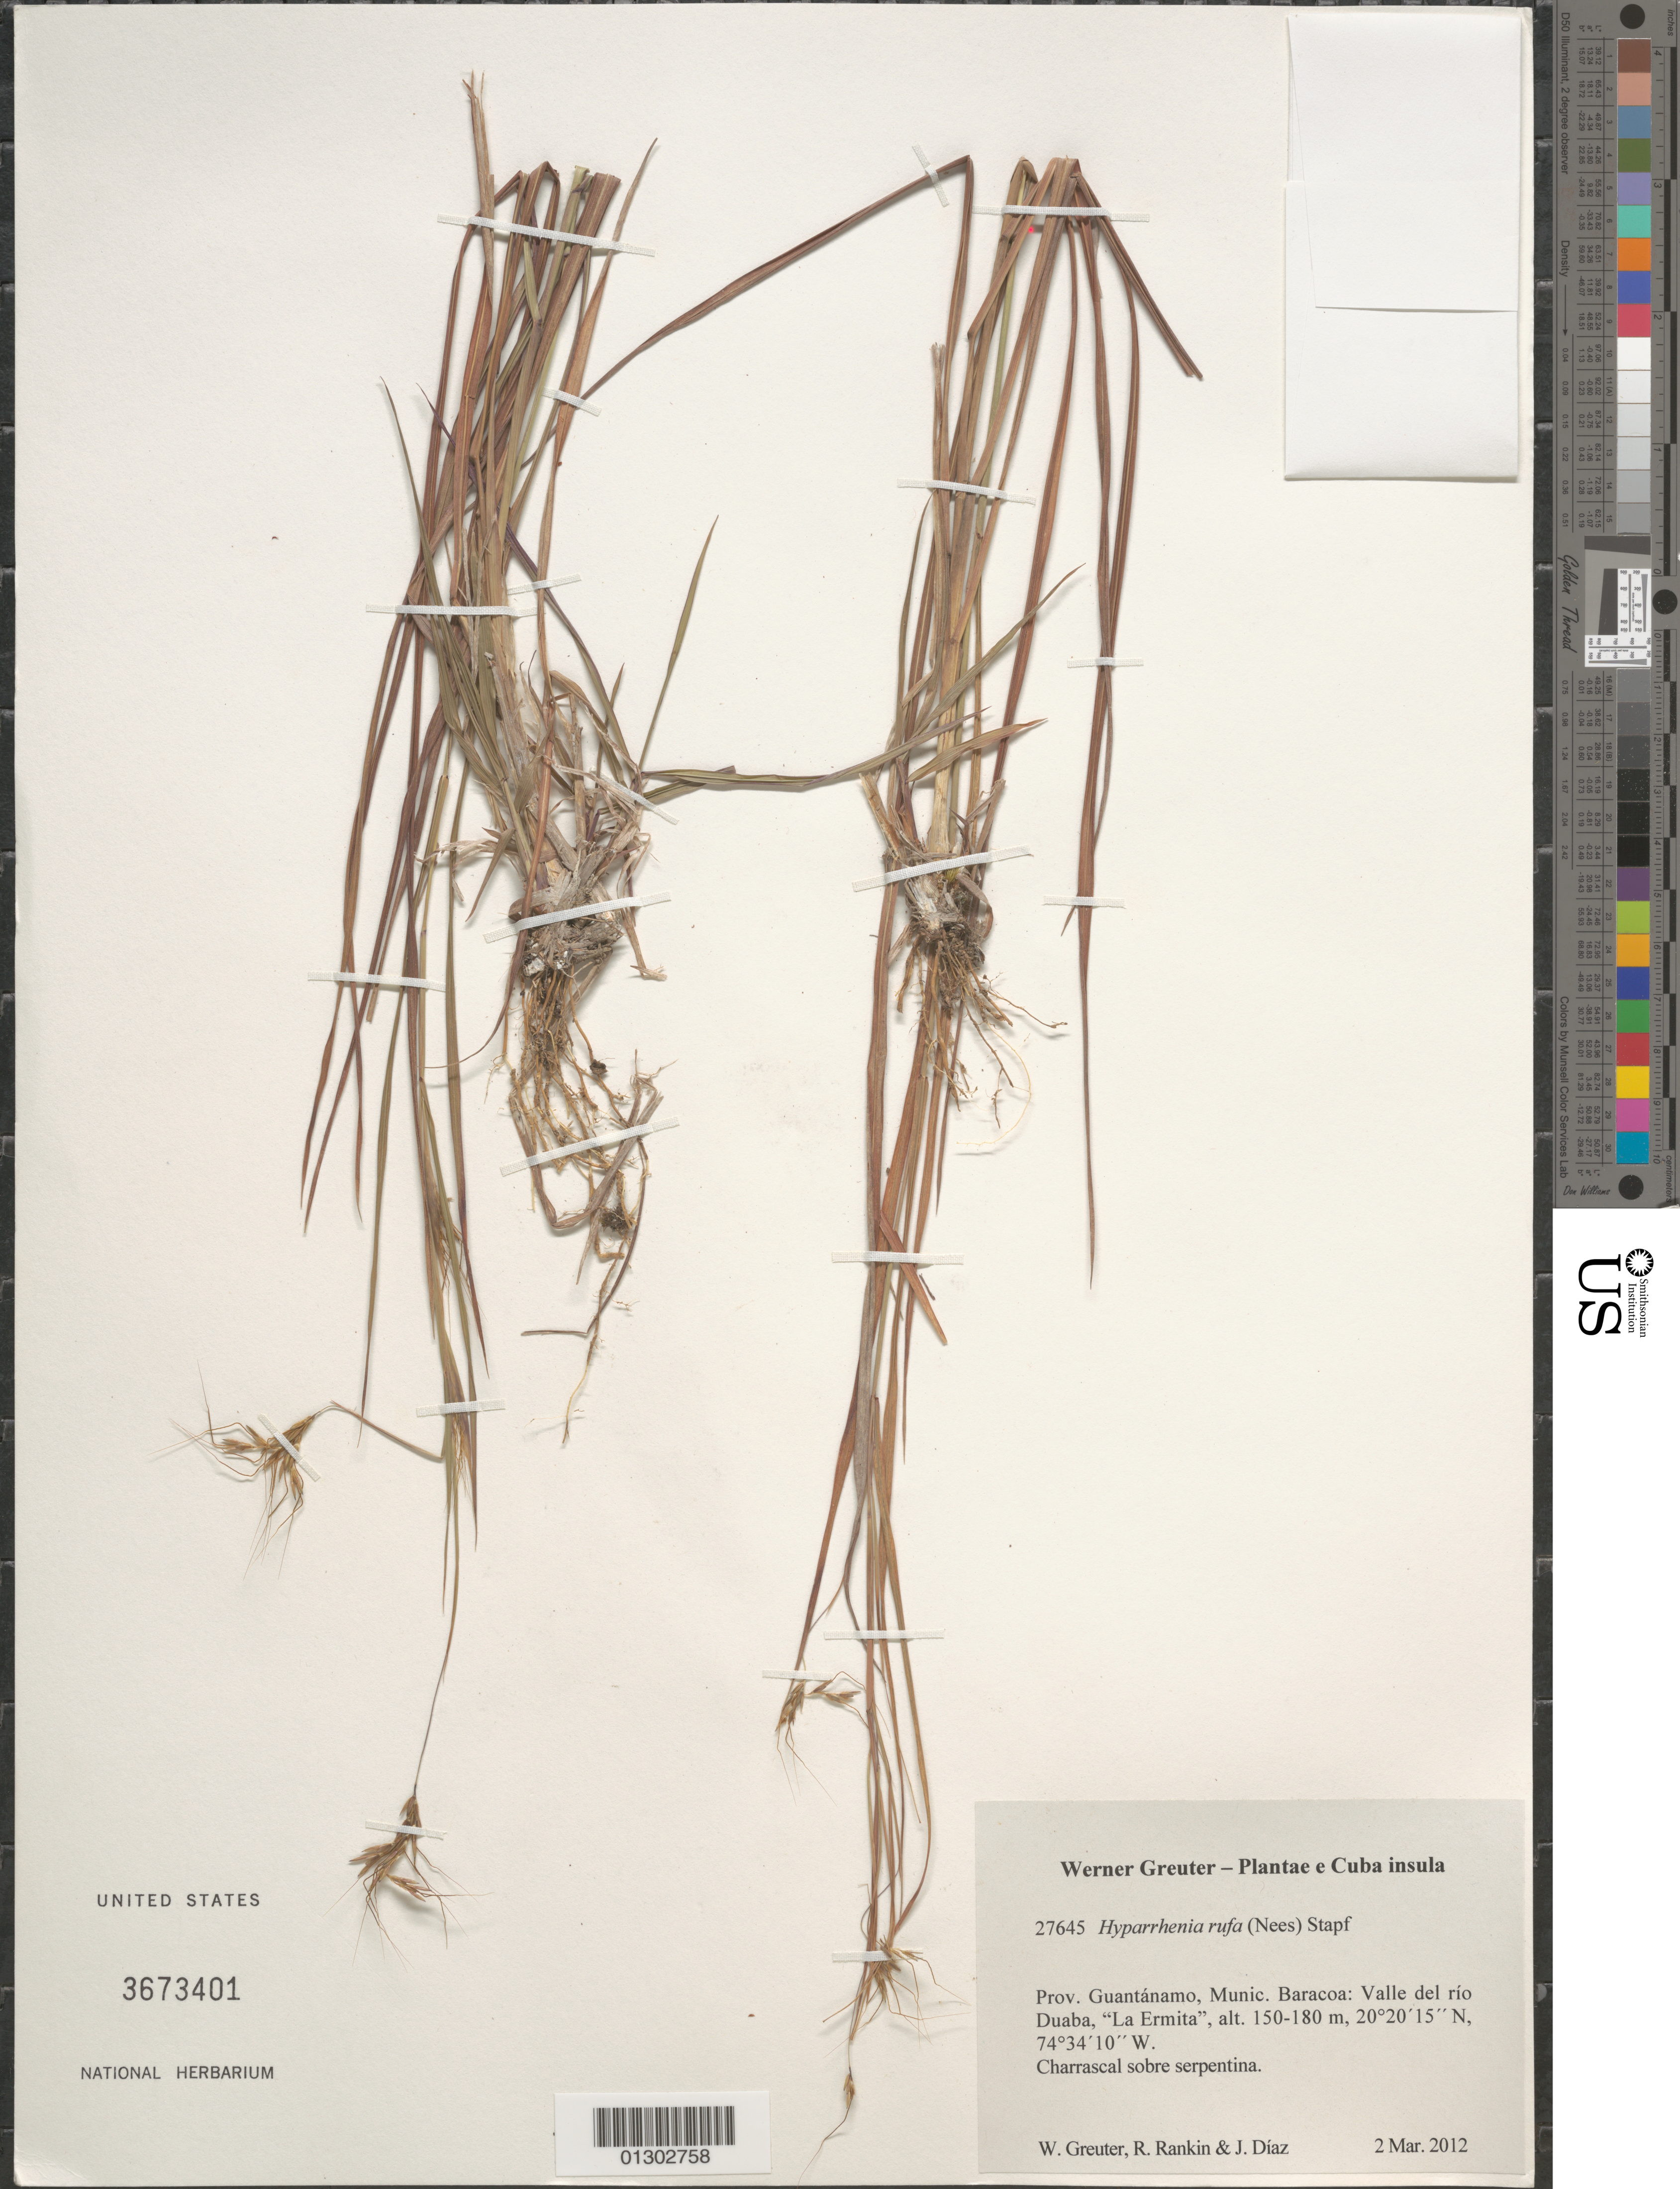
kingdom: Plantae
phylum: Tracheophyta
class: Liliopsida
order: Poales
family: Poaceae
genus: Hyparrhenia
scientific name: Hyparrhenia rufa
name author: (Nees) Stapf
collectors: W. R. Greuter, R. Rankin Rodriguez & J. Diaz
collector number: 27645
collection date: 2012-03-02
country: Cuba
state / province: Guantanamo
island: Cuba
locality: Munic. Baracoa, Valle del río Duaba, "La Ermita".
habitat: Charrascal sobre serpentina.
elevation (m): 150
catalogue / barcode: US 3673401